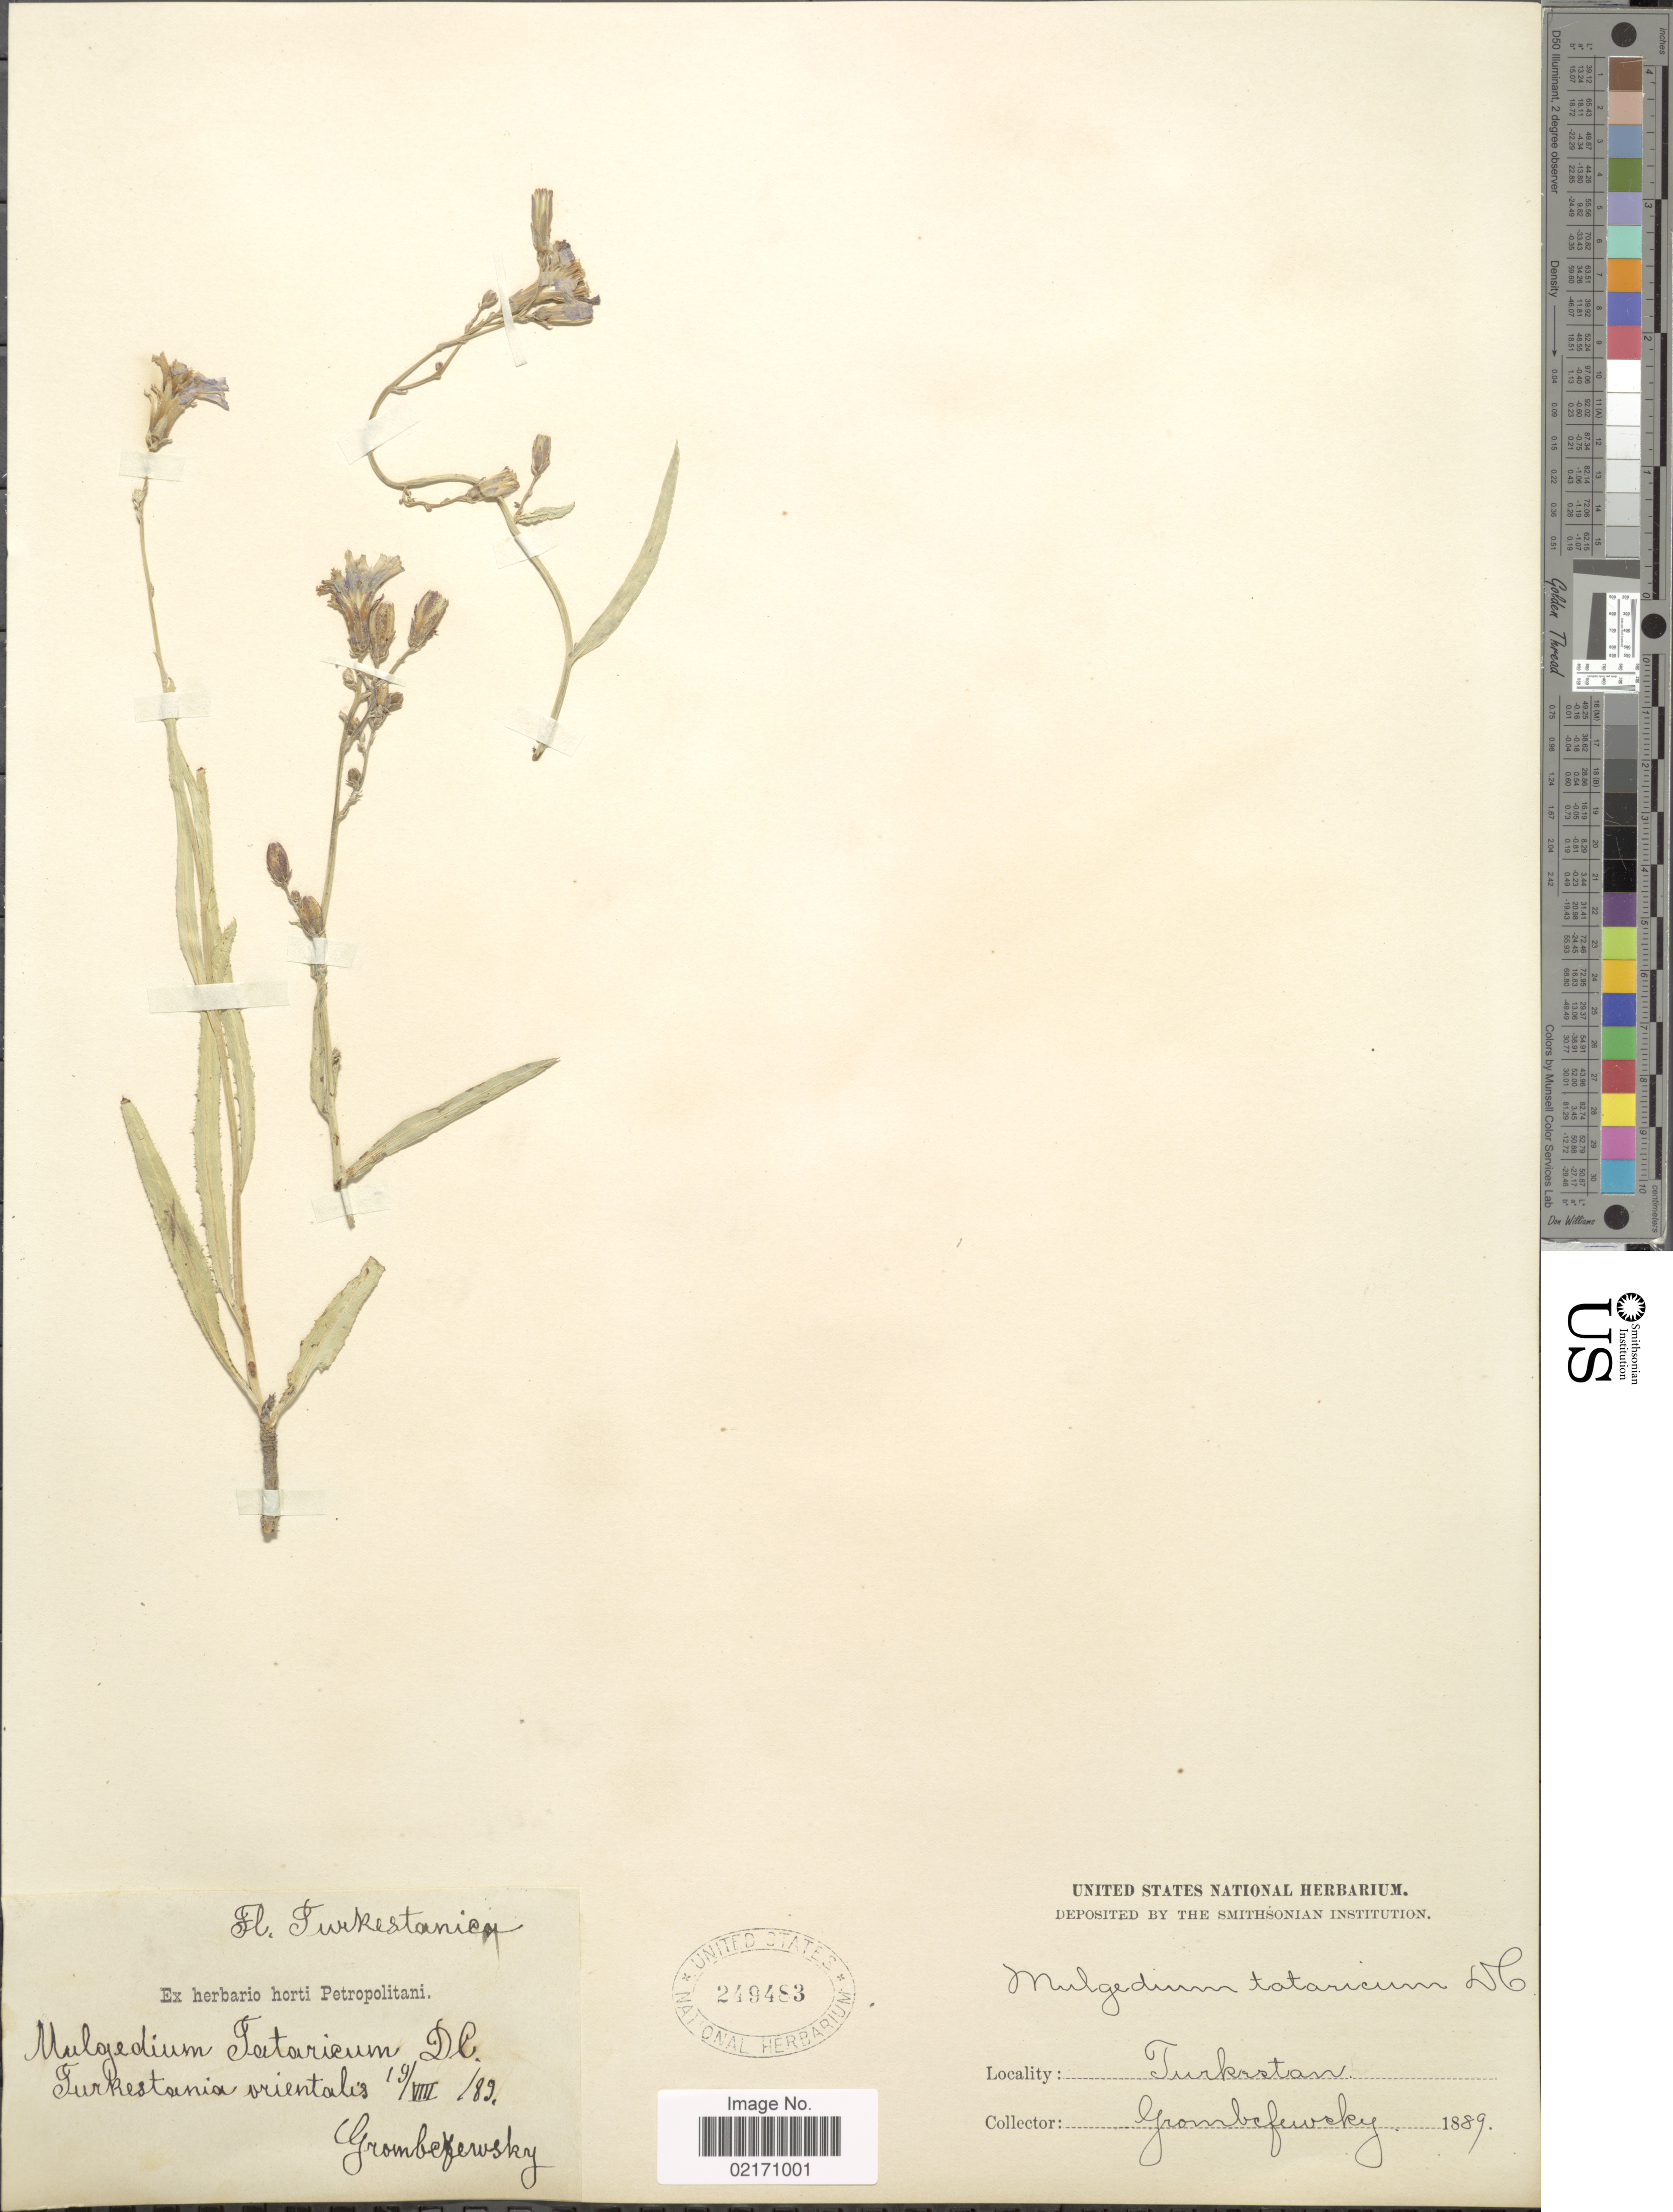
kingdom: Plantae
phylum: Tracheophyta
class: Magnoliopsida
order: Asterales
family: Asteraceae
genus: Mulgedium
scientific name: Mulgedium tataricum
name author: (L.) DC.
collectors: Grombefewsky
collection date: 1889-08-19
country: Turkey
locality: Turkestan, Turkestanica, Turkestania orientalis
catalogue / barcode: US 249483